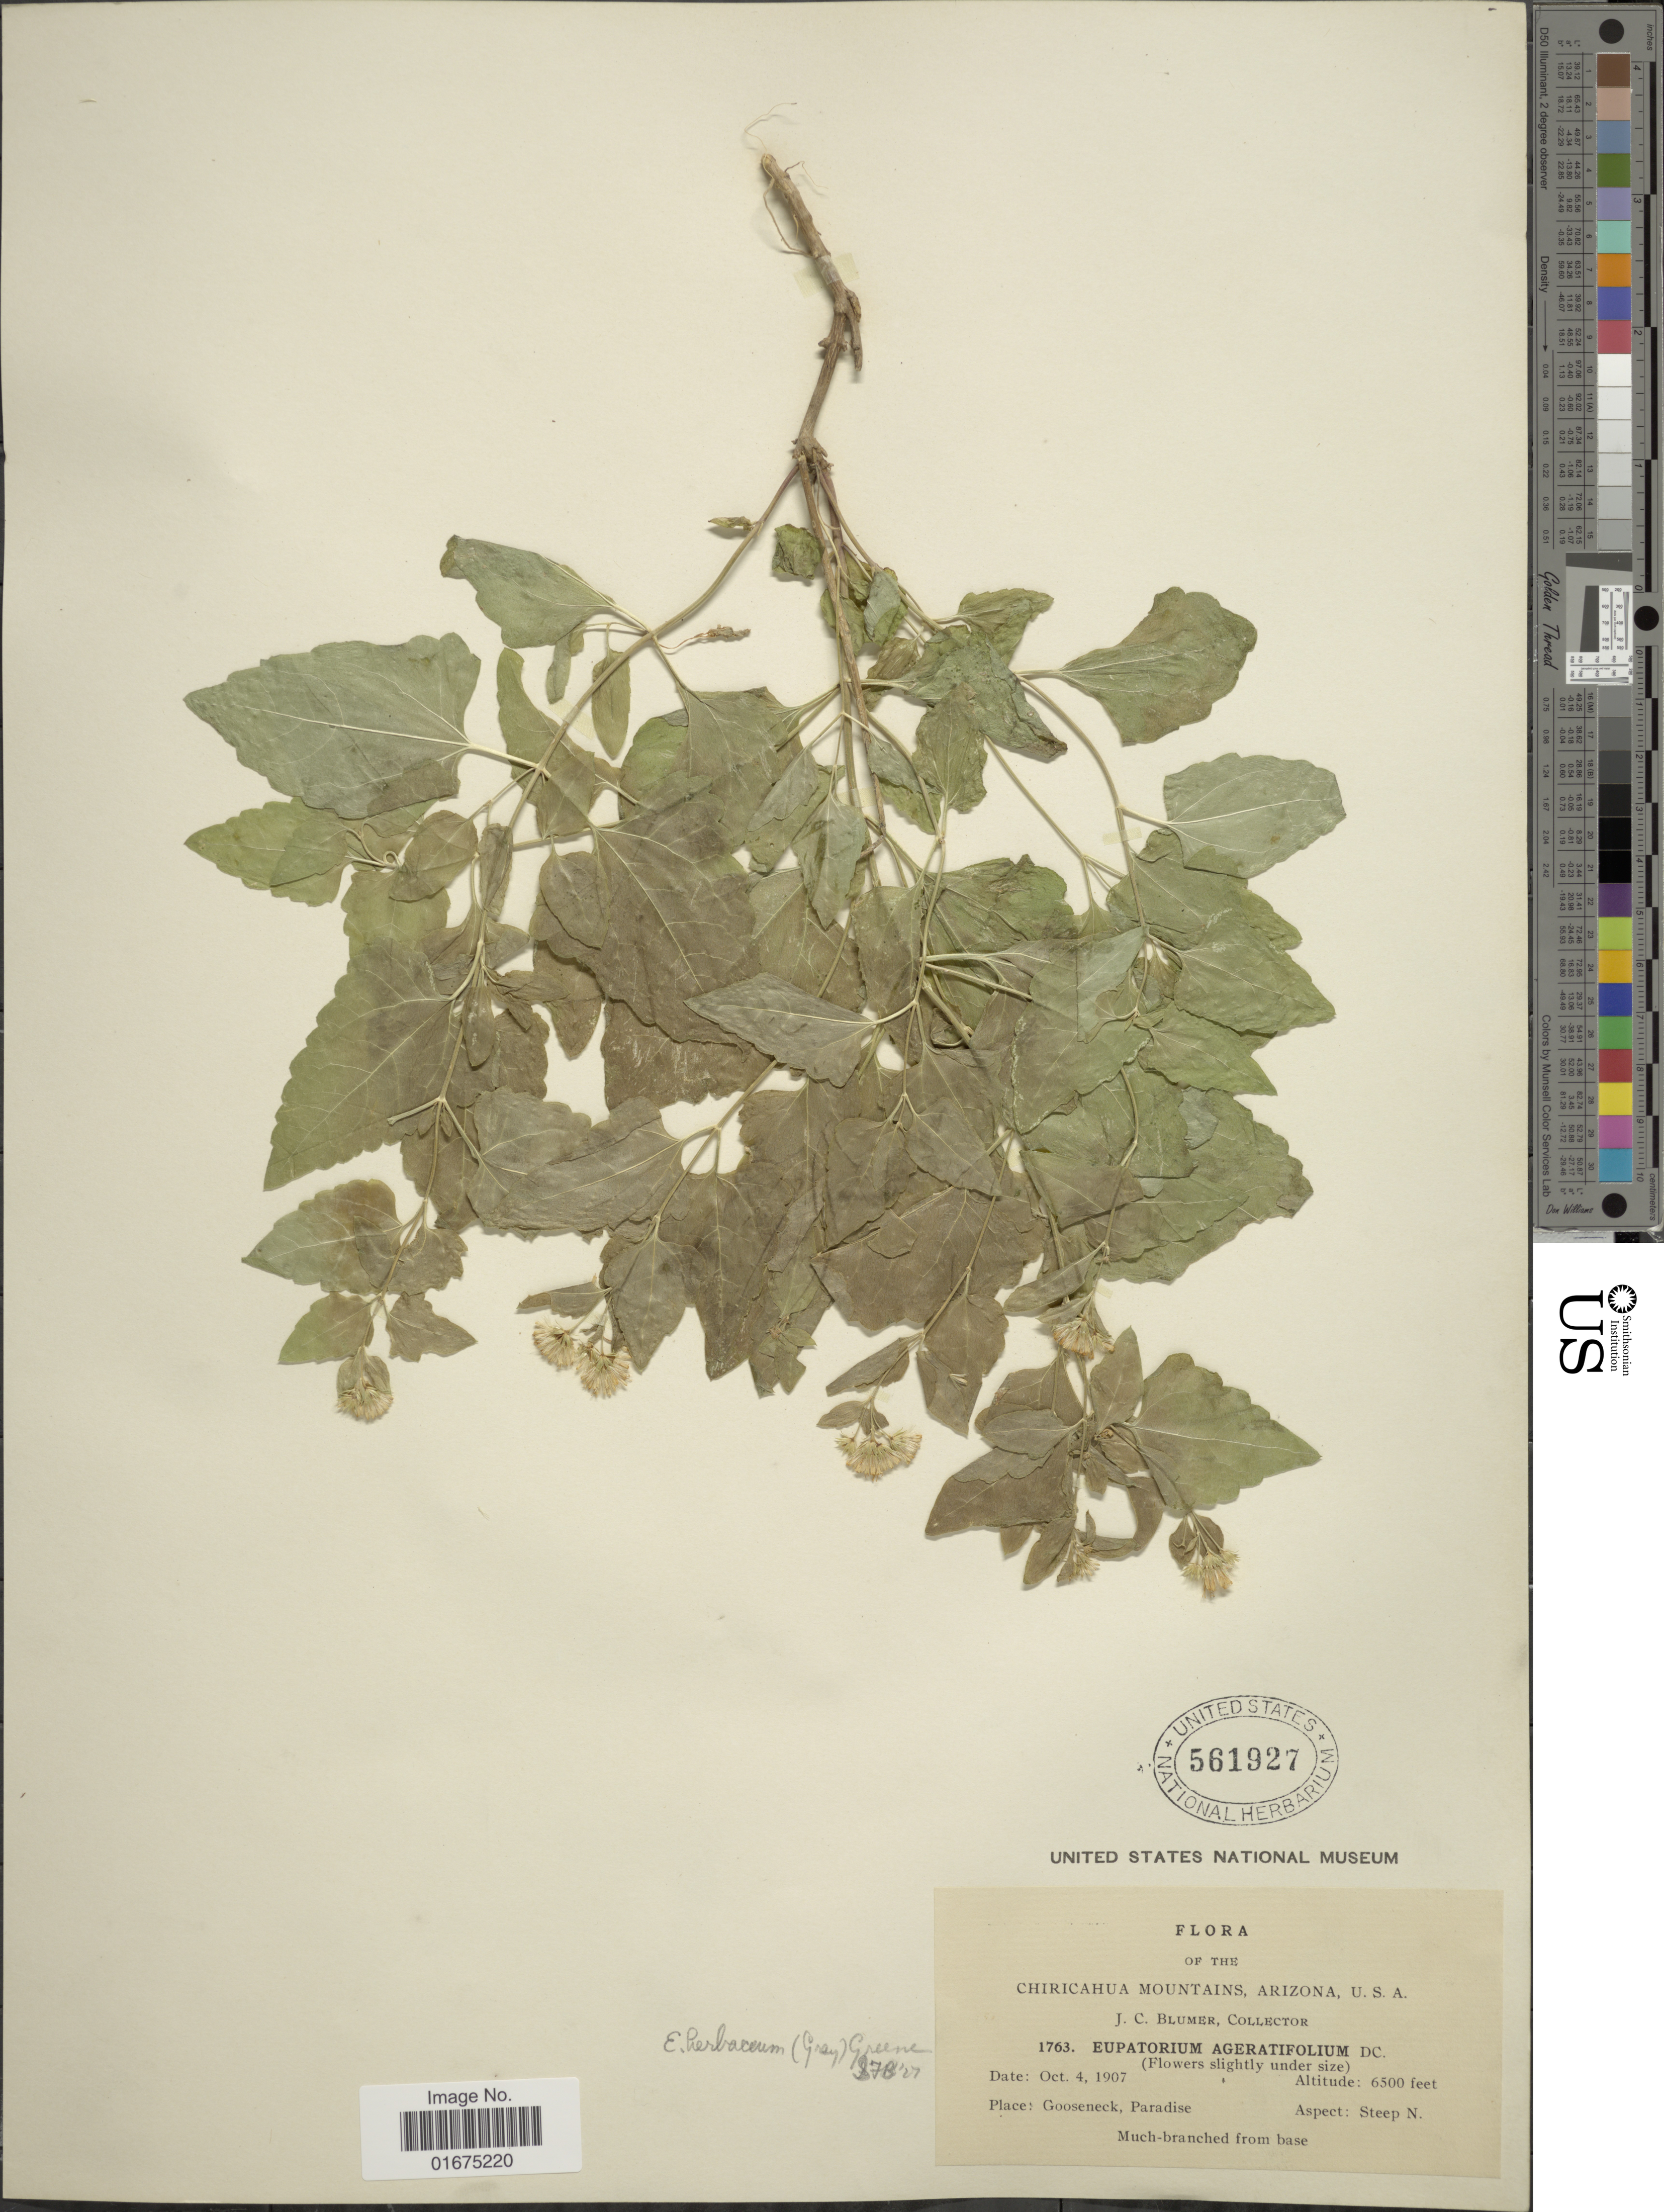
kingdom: Plantae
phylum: Tracheophyta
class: Magnoliopsida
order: Asterales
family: Asteraceae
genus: Ageratina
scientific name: Ageratina herbacea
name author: (A. Gray) R.M. King & H. Rob.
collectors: J. C. Blumer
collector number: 1763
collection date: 1907-10-04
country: United States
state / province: Arizona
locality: Chiricahua Mountains, Gooseneck, Paradise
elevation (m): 1981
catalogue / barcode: US 561927